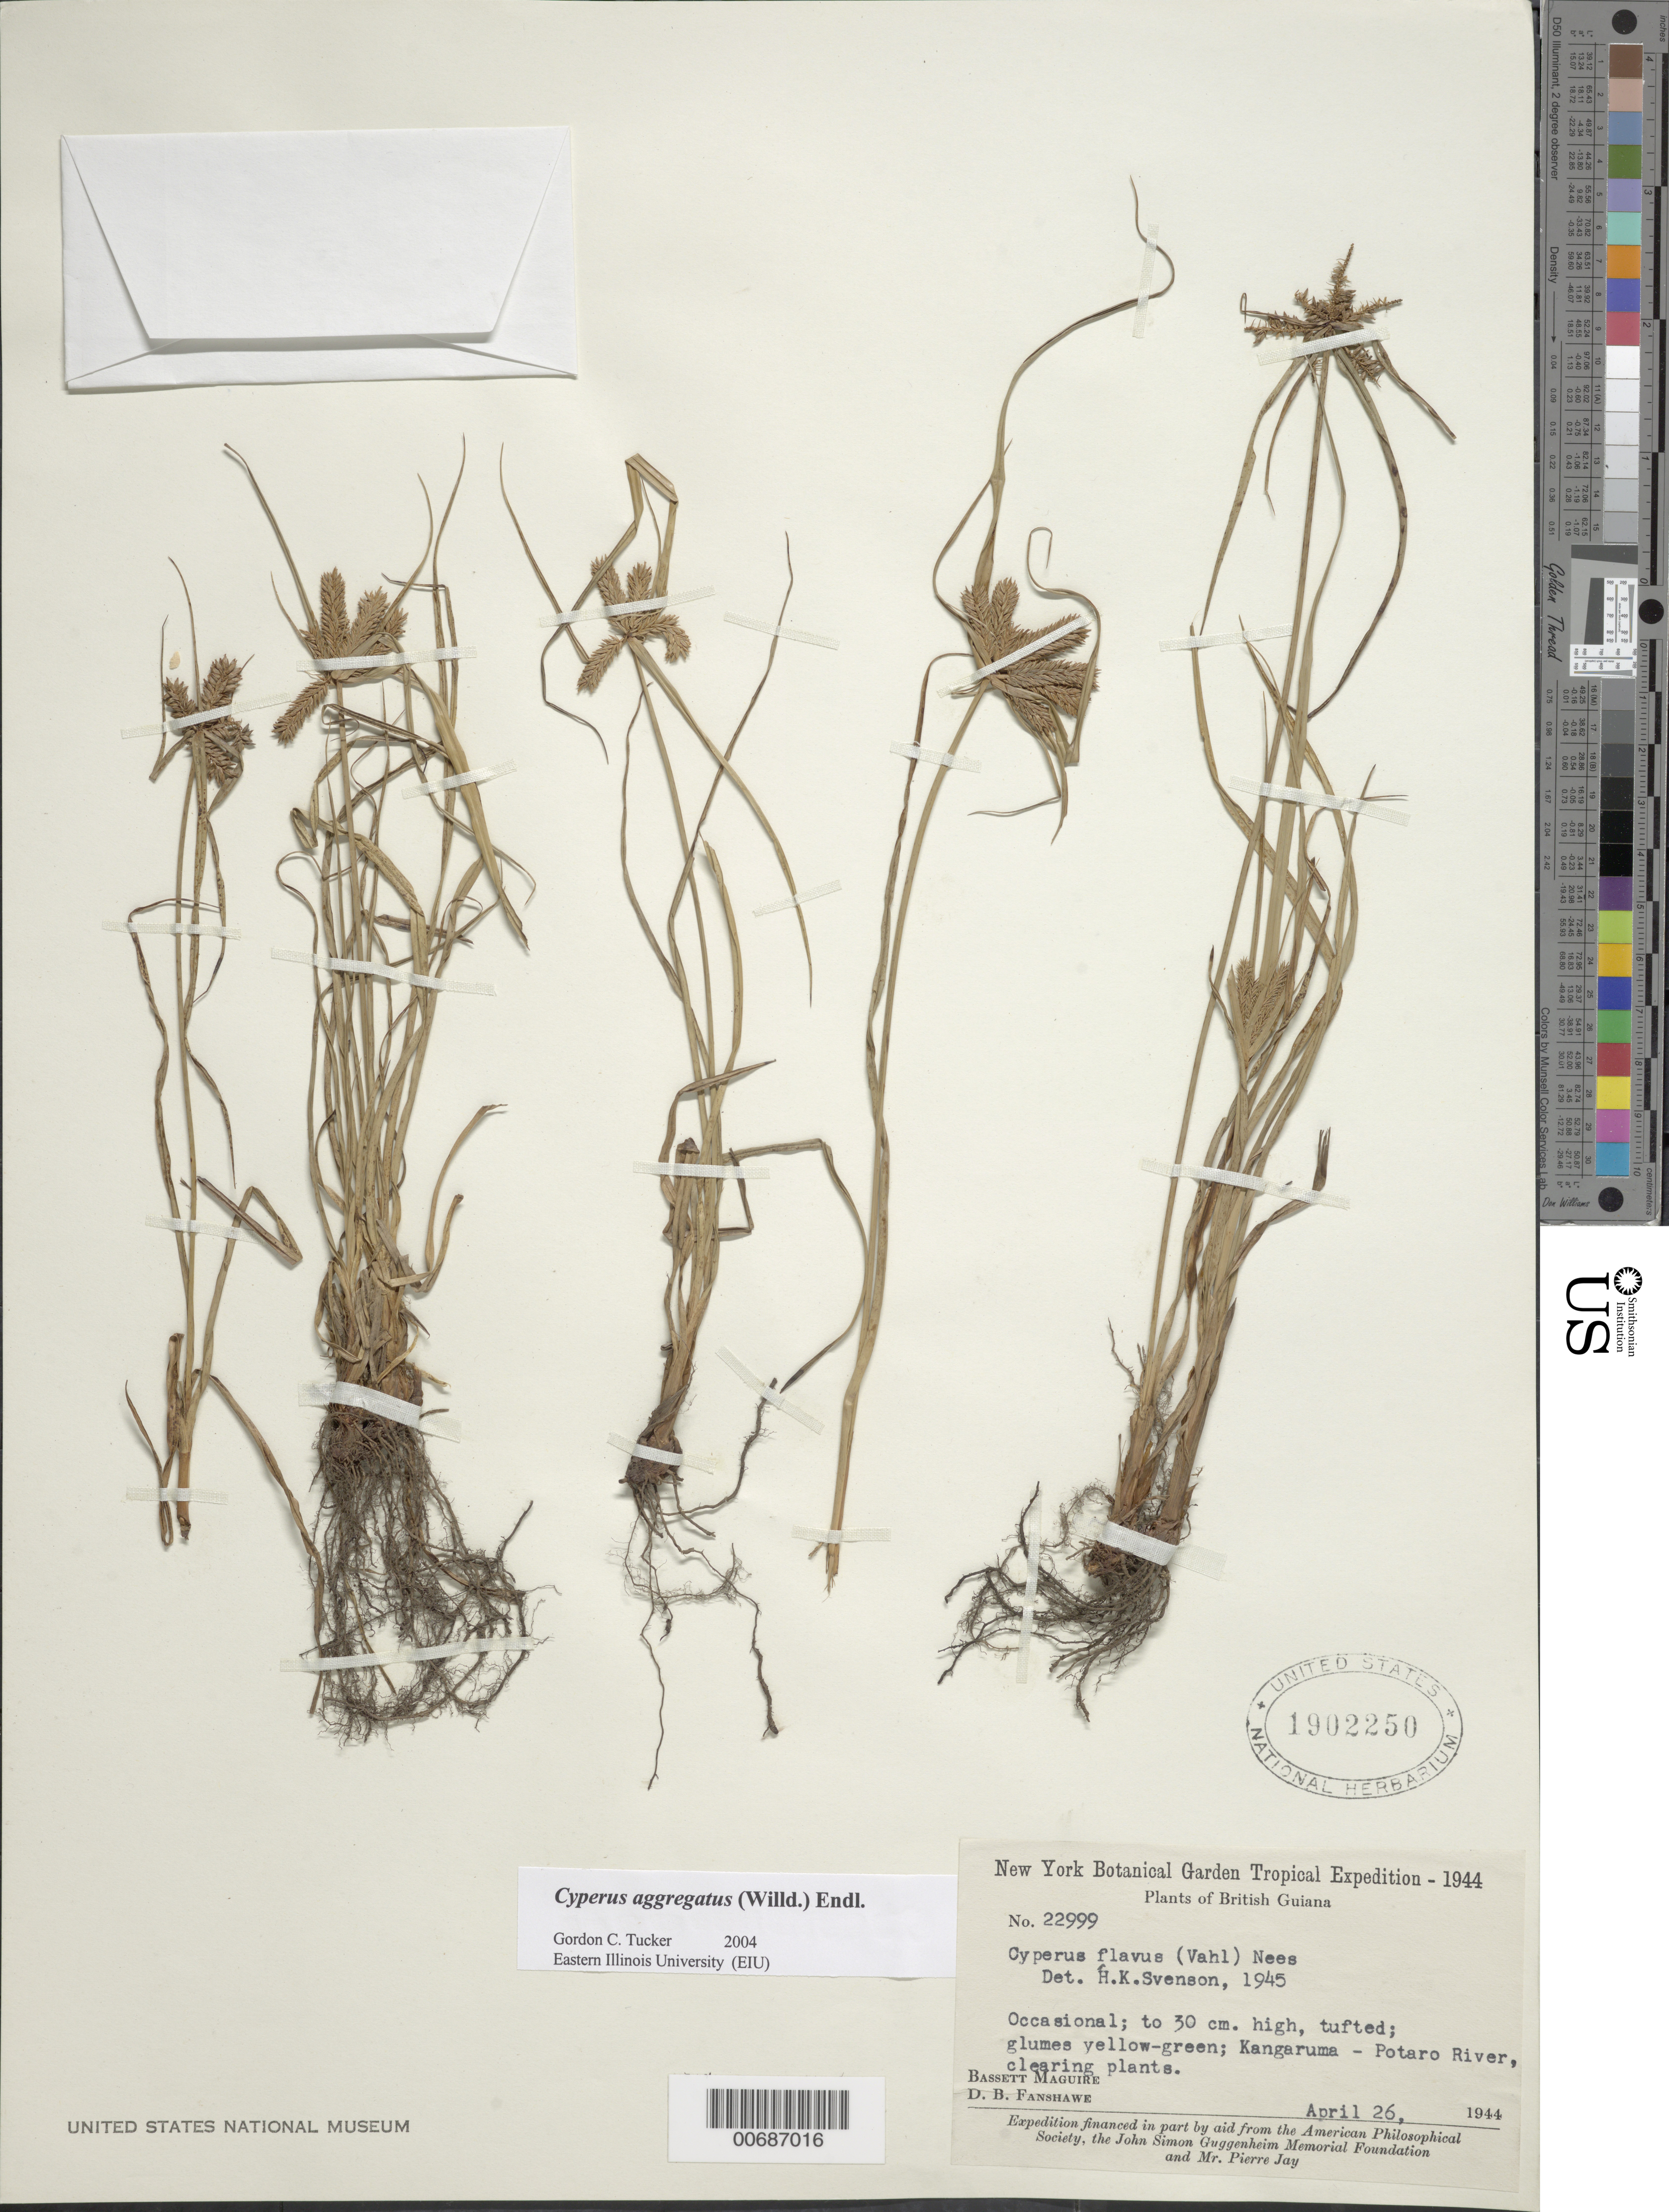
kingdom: Plantae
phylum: Tracheophyta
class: Liliopsida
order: Poales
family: Cyperaceae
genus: Cyperus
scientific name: Cyperus aggregatus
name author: (Willd.) Endl.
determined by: Tucker, G. C.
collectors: B. Maguire & D. B. Fanshawe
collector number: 22999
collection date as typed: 26-Apr-44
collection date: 1944-04-26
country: Guyana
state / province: Potaro-Siparuni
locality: Kangaruma, Potaro River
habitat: Clearing plants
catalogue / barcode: US 1902250